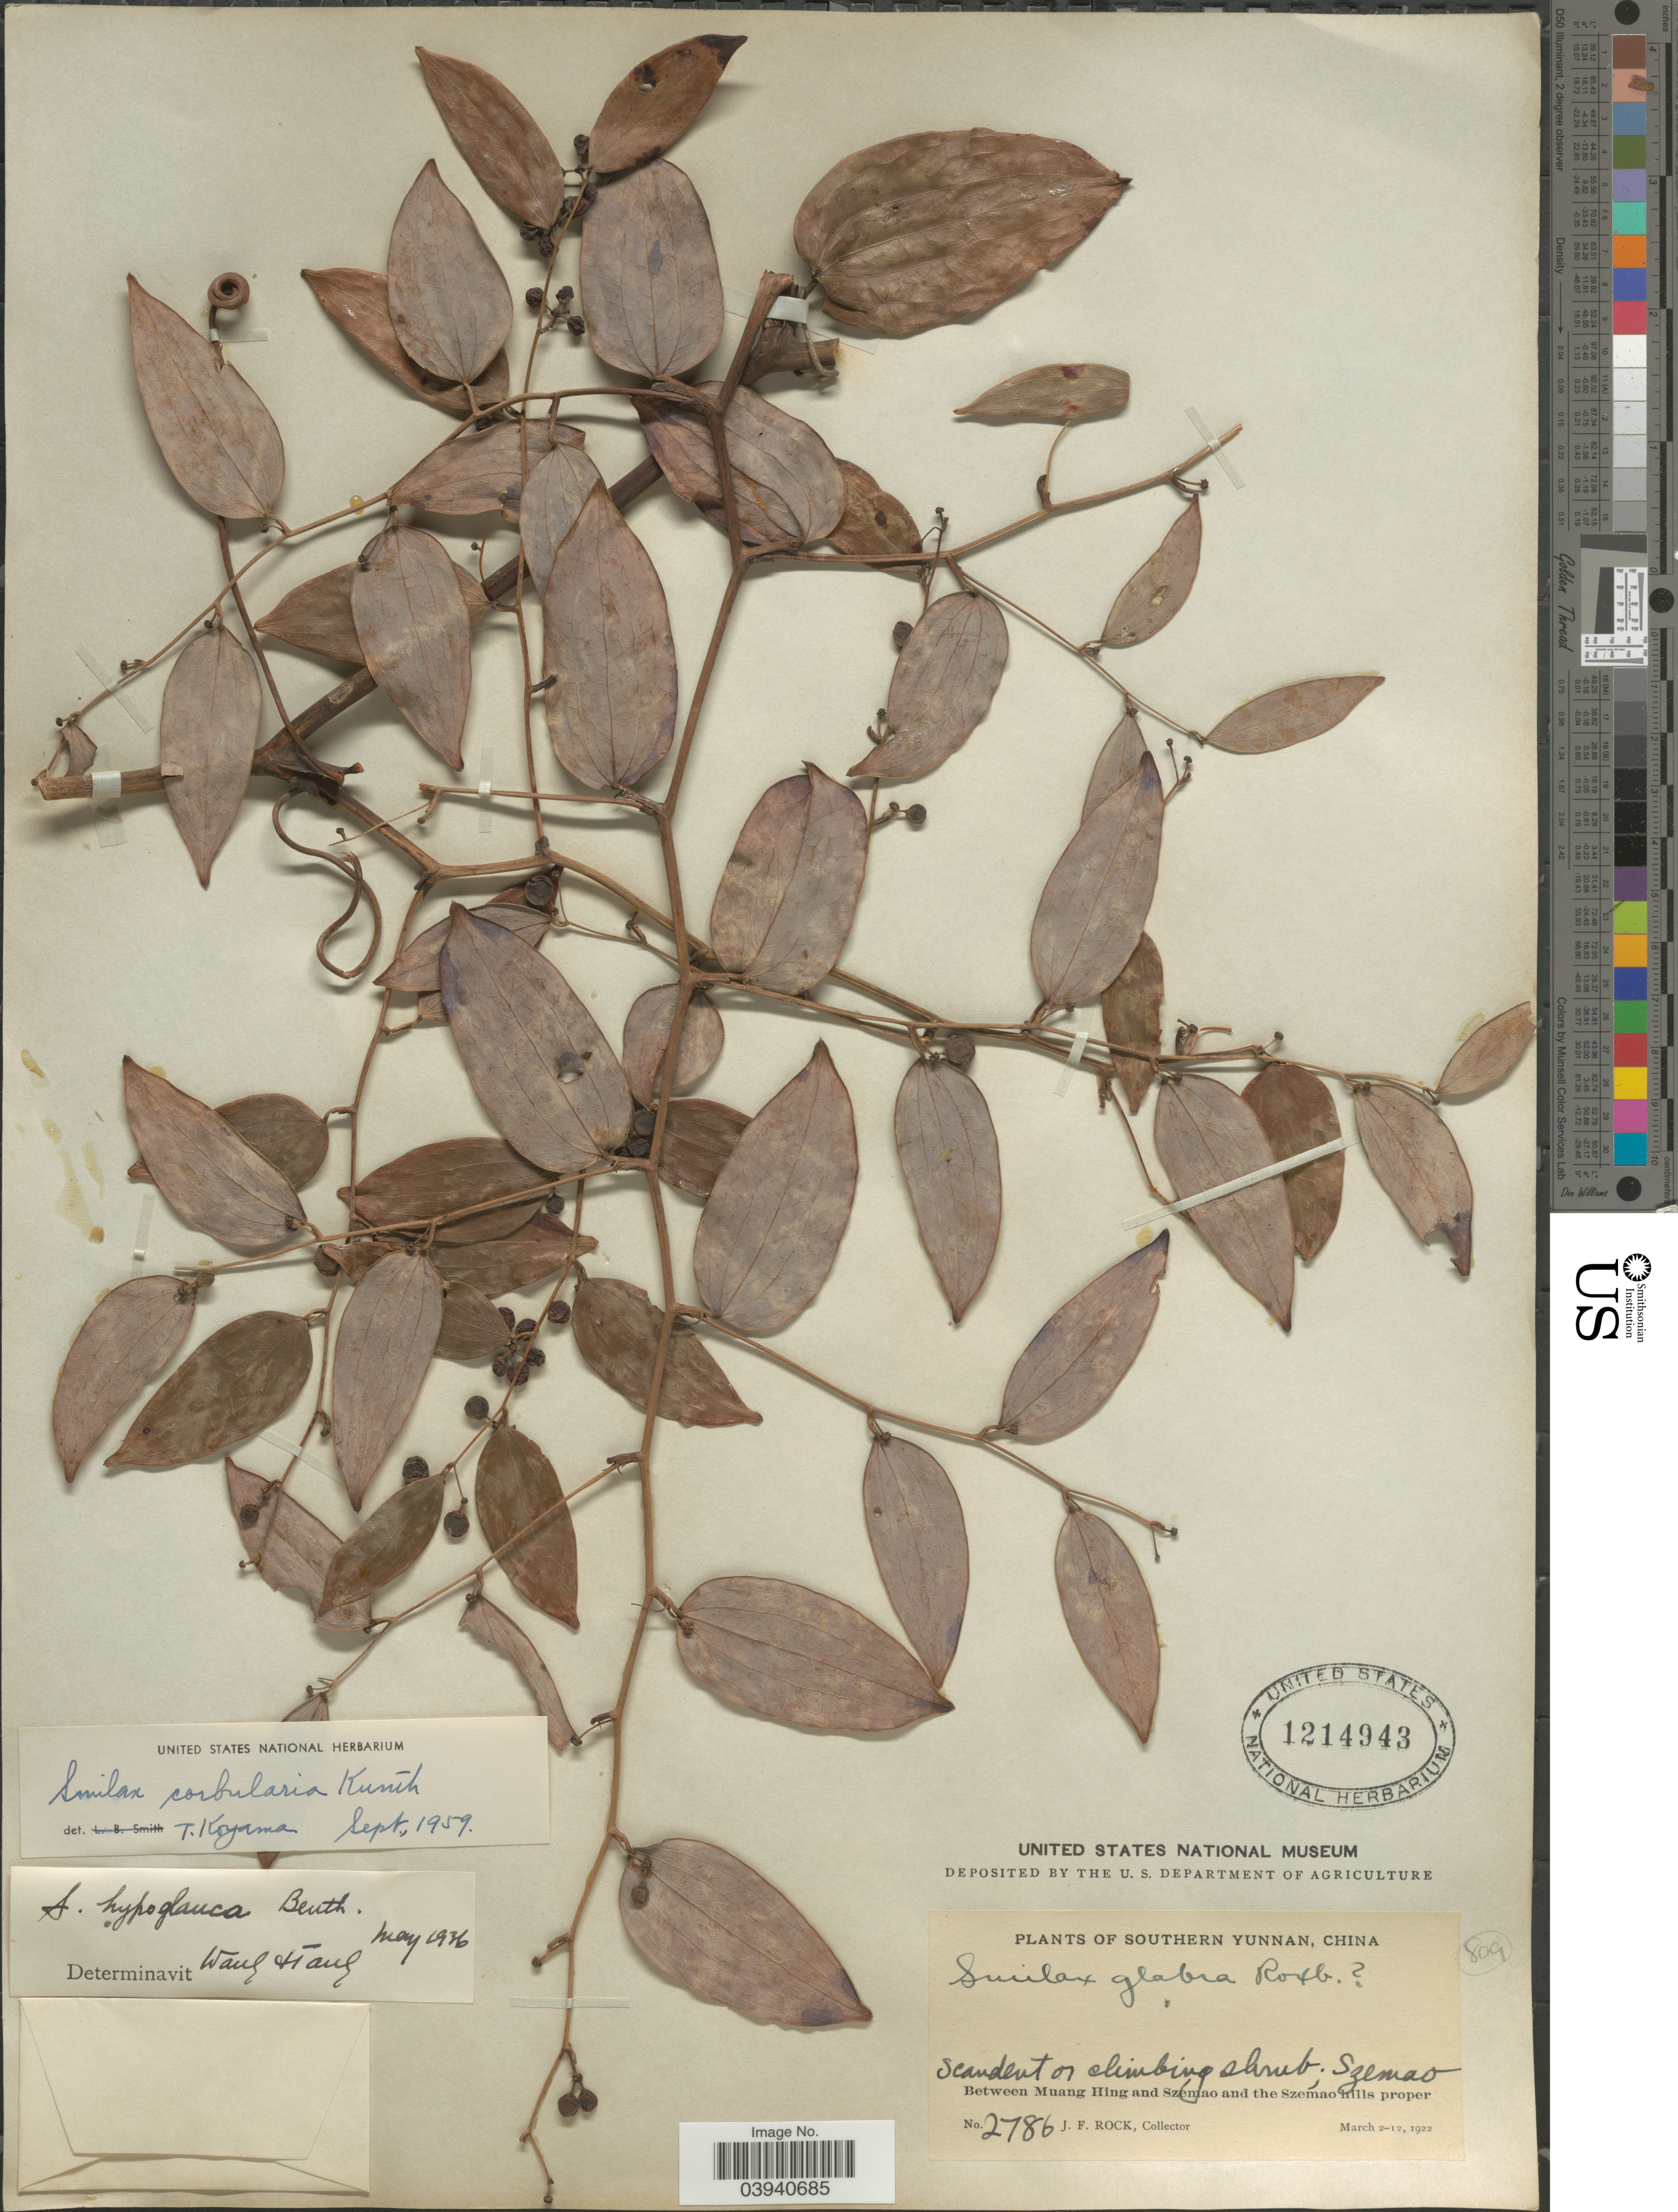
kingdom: Plantae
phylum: Tracheophyta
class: Liliopsida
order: Liliales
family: Smilacaceae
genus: Smilax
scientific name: Smilax corbularia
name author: Kunth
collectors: J. Rock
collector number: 2786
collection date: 1922-03-02/1922-03-12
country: China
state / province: Yunnan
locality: Southern Yunnan. Szemao. Between Muang Hing and Szemao and the Szemao hills proper.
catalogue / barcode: US 1214943